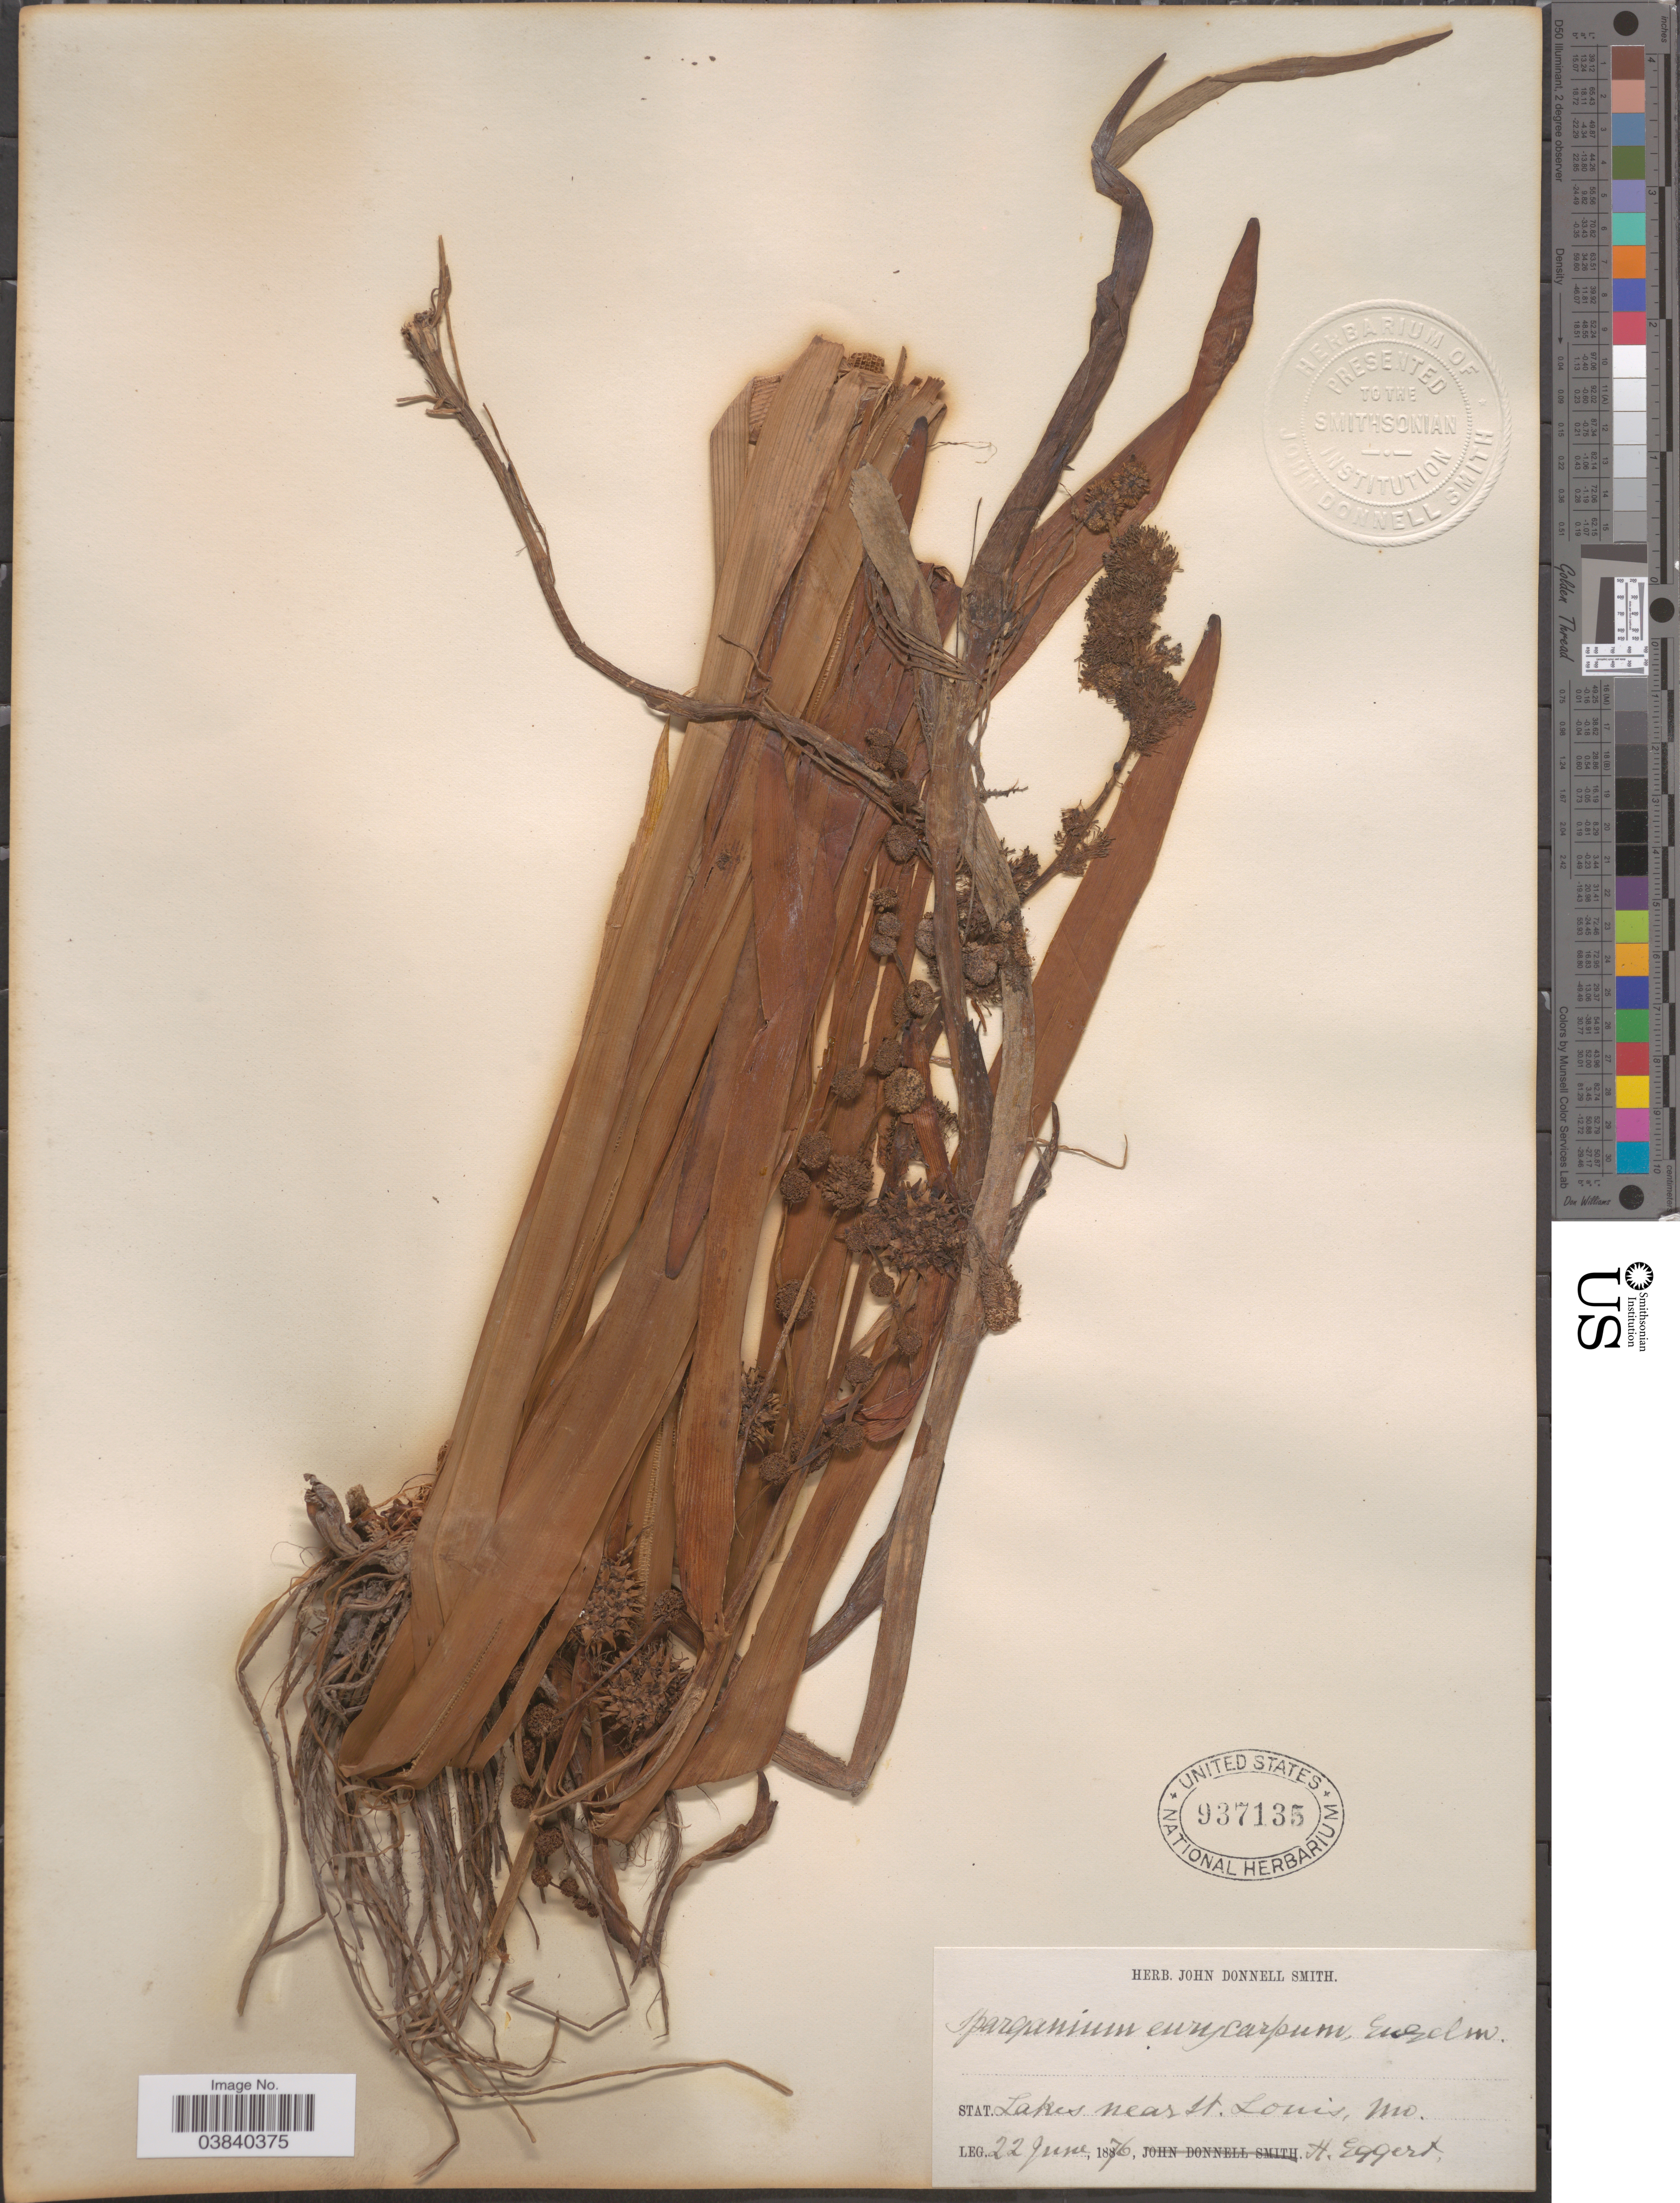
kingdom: Plantae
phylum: Tracheophyta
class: Liliopsida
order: Poales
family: Typhaceae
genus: Sparganium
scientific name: Sparganium eurycarpum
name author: Engelm.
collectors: H. Eggert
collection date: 1876-06-22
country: United States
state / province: Missouri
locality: Stat. Lakes near St. Louis.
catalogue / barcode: US 937135